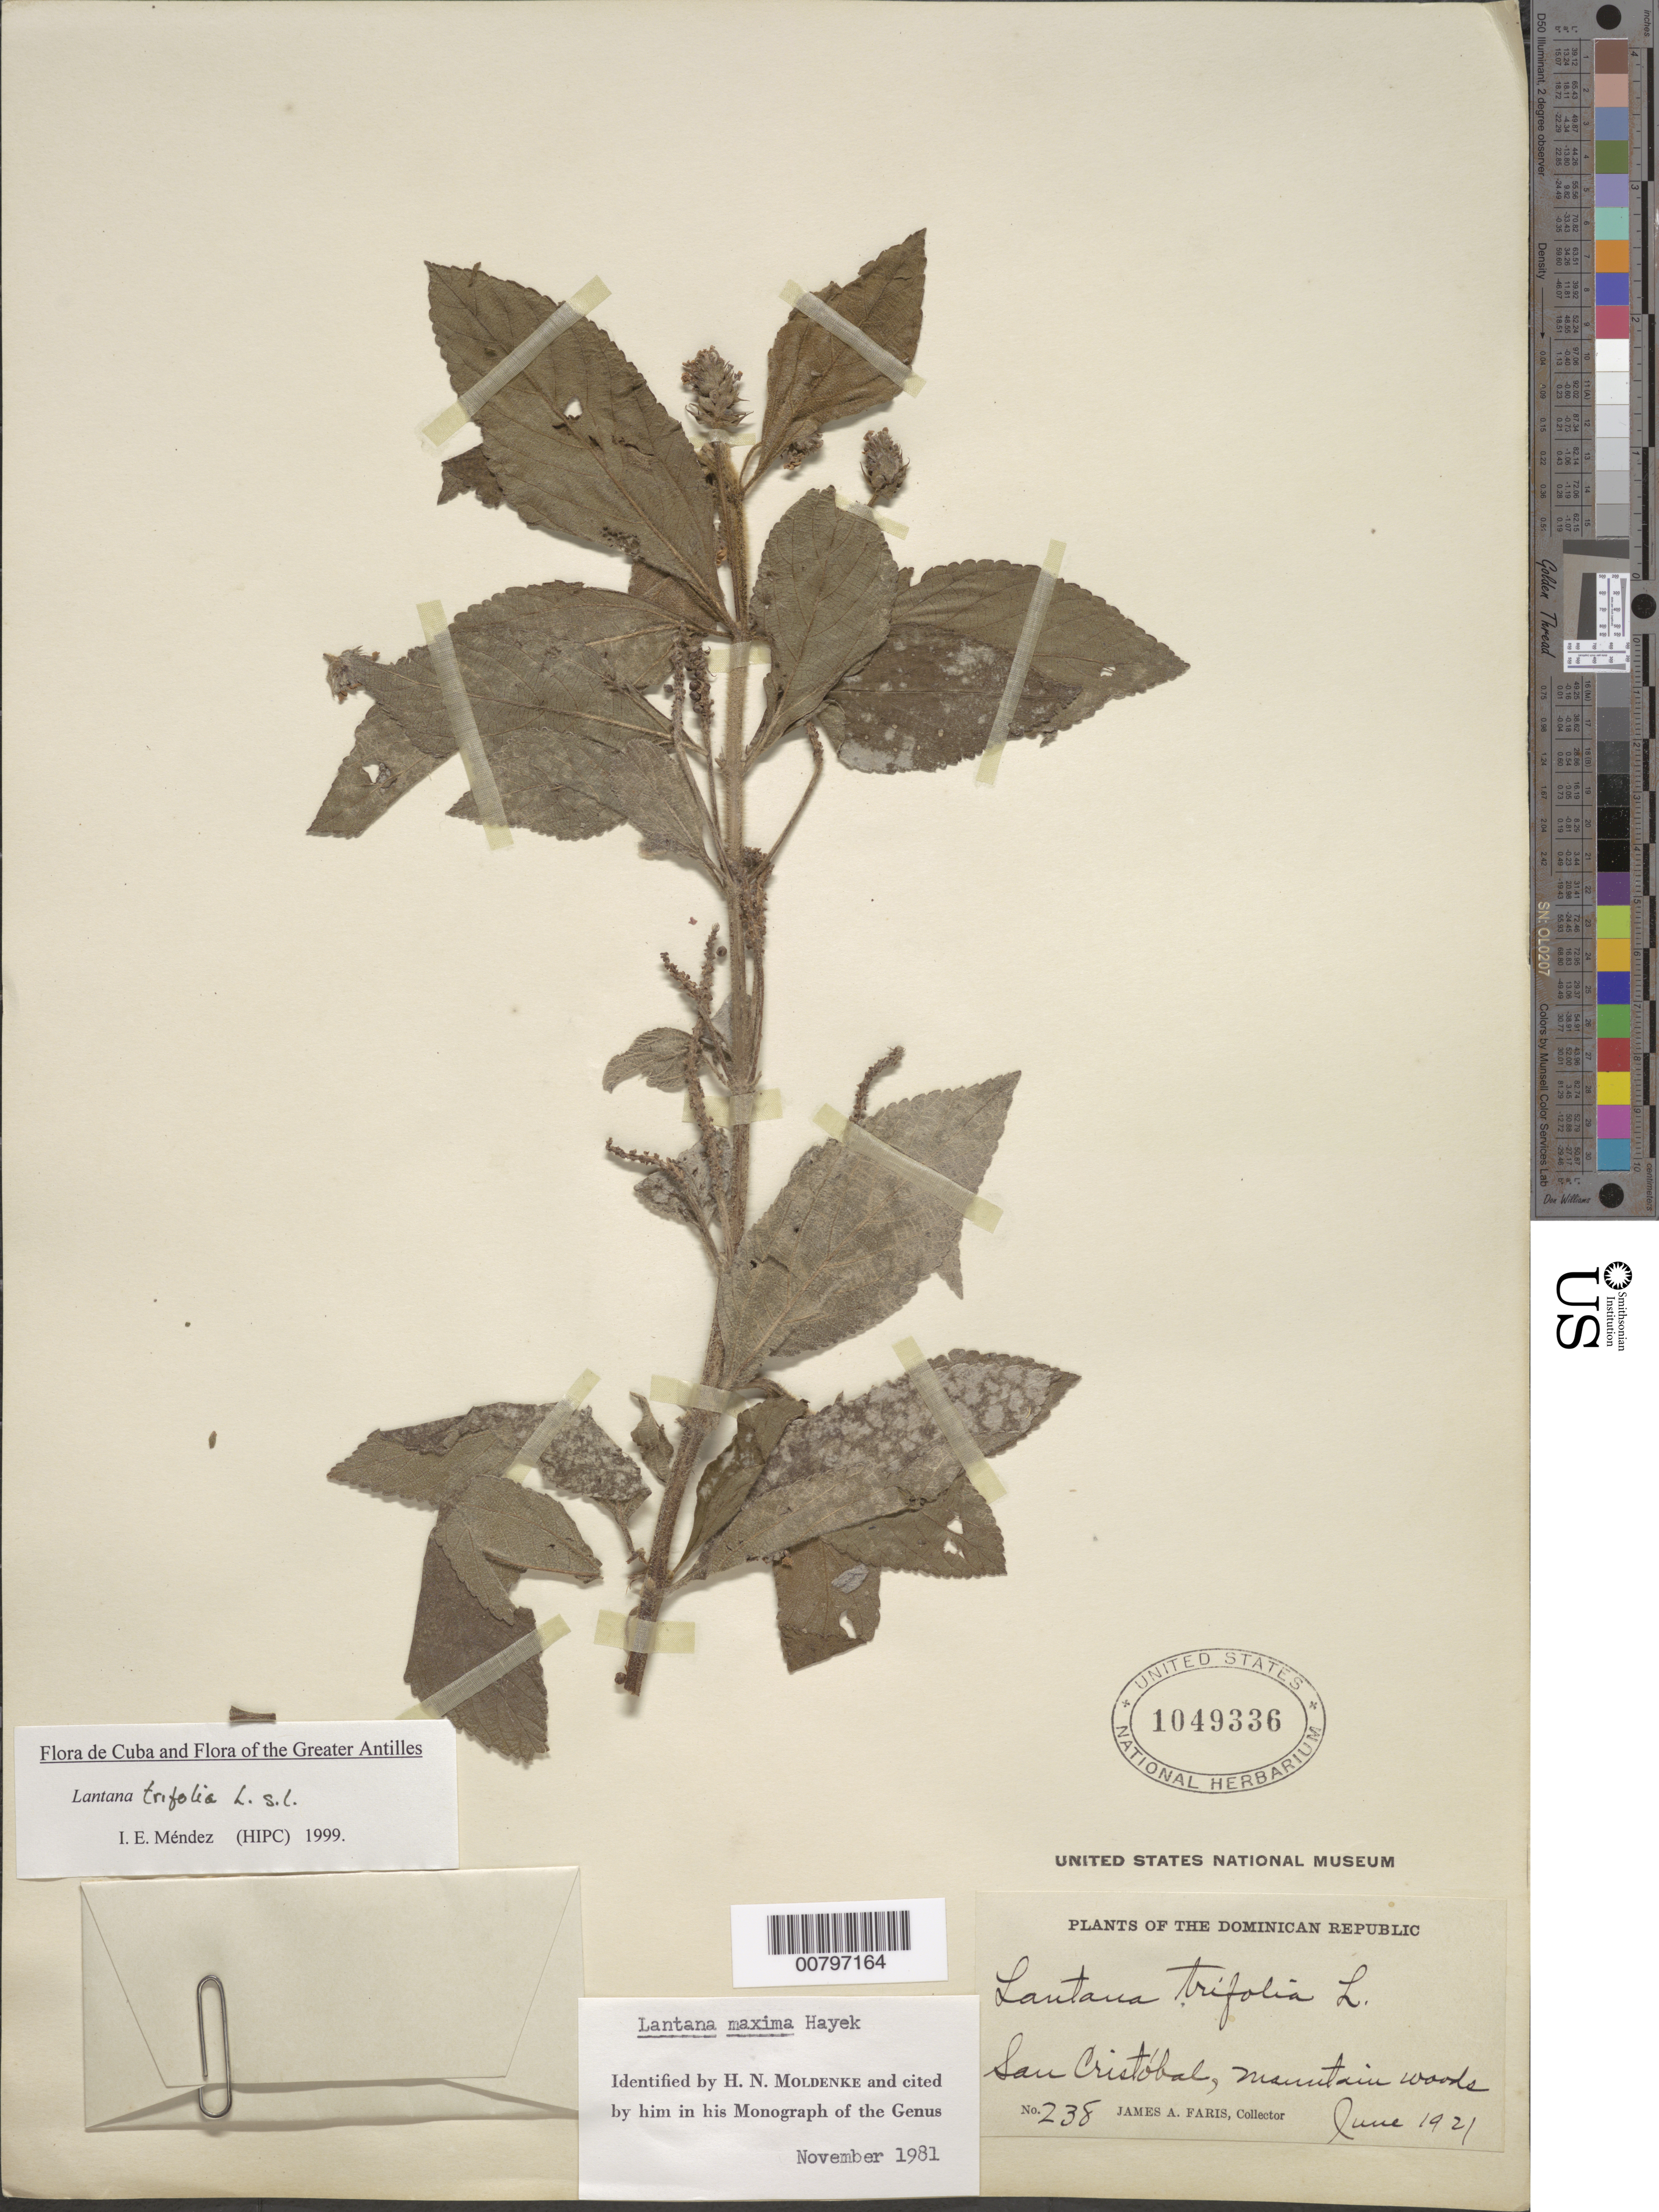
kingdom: Plantae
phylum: Tracheophyta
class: Magnoliopsida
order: Lamiales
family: Verbenaceae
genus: Lantana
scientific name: Lantana trifolia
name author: L.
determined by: Méndez, Isidro E., (HIPC)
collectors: J. Faris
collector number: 238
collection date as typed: Jun 1921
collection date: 1921-06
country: Dominican Republic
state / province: San Cristóbal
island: Hispaniola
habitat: Mountain woods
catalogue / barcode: US 1049336